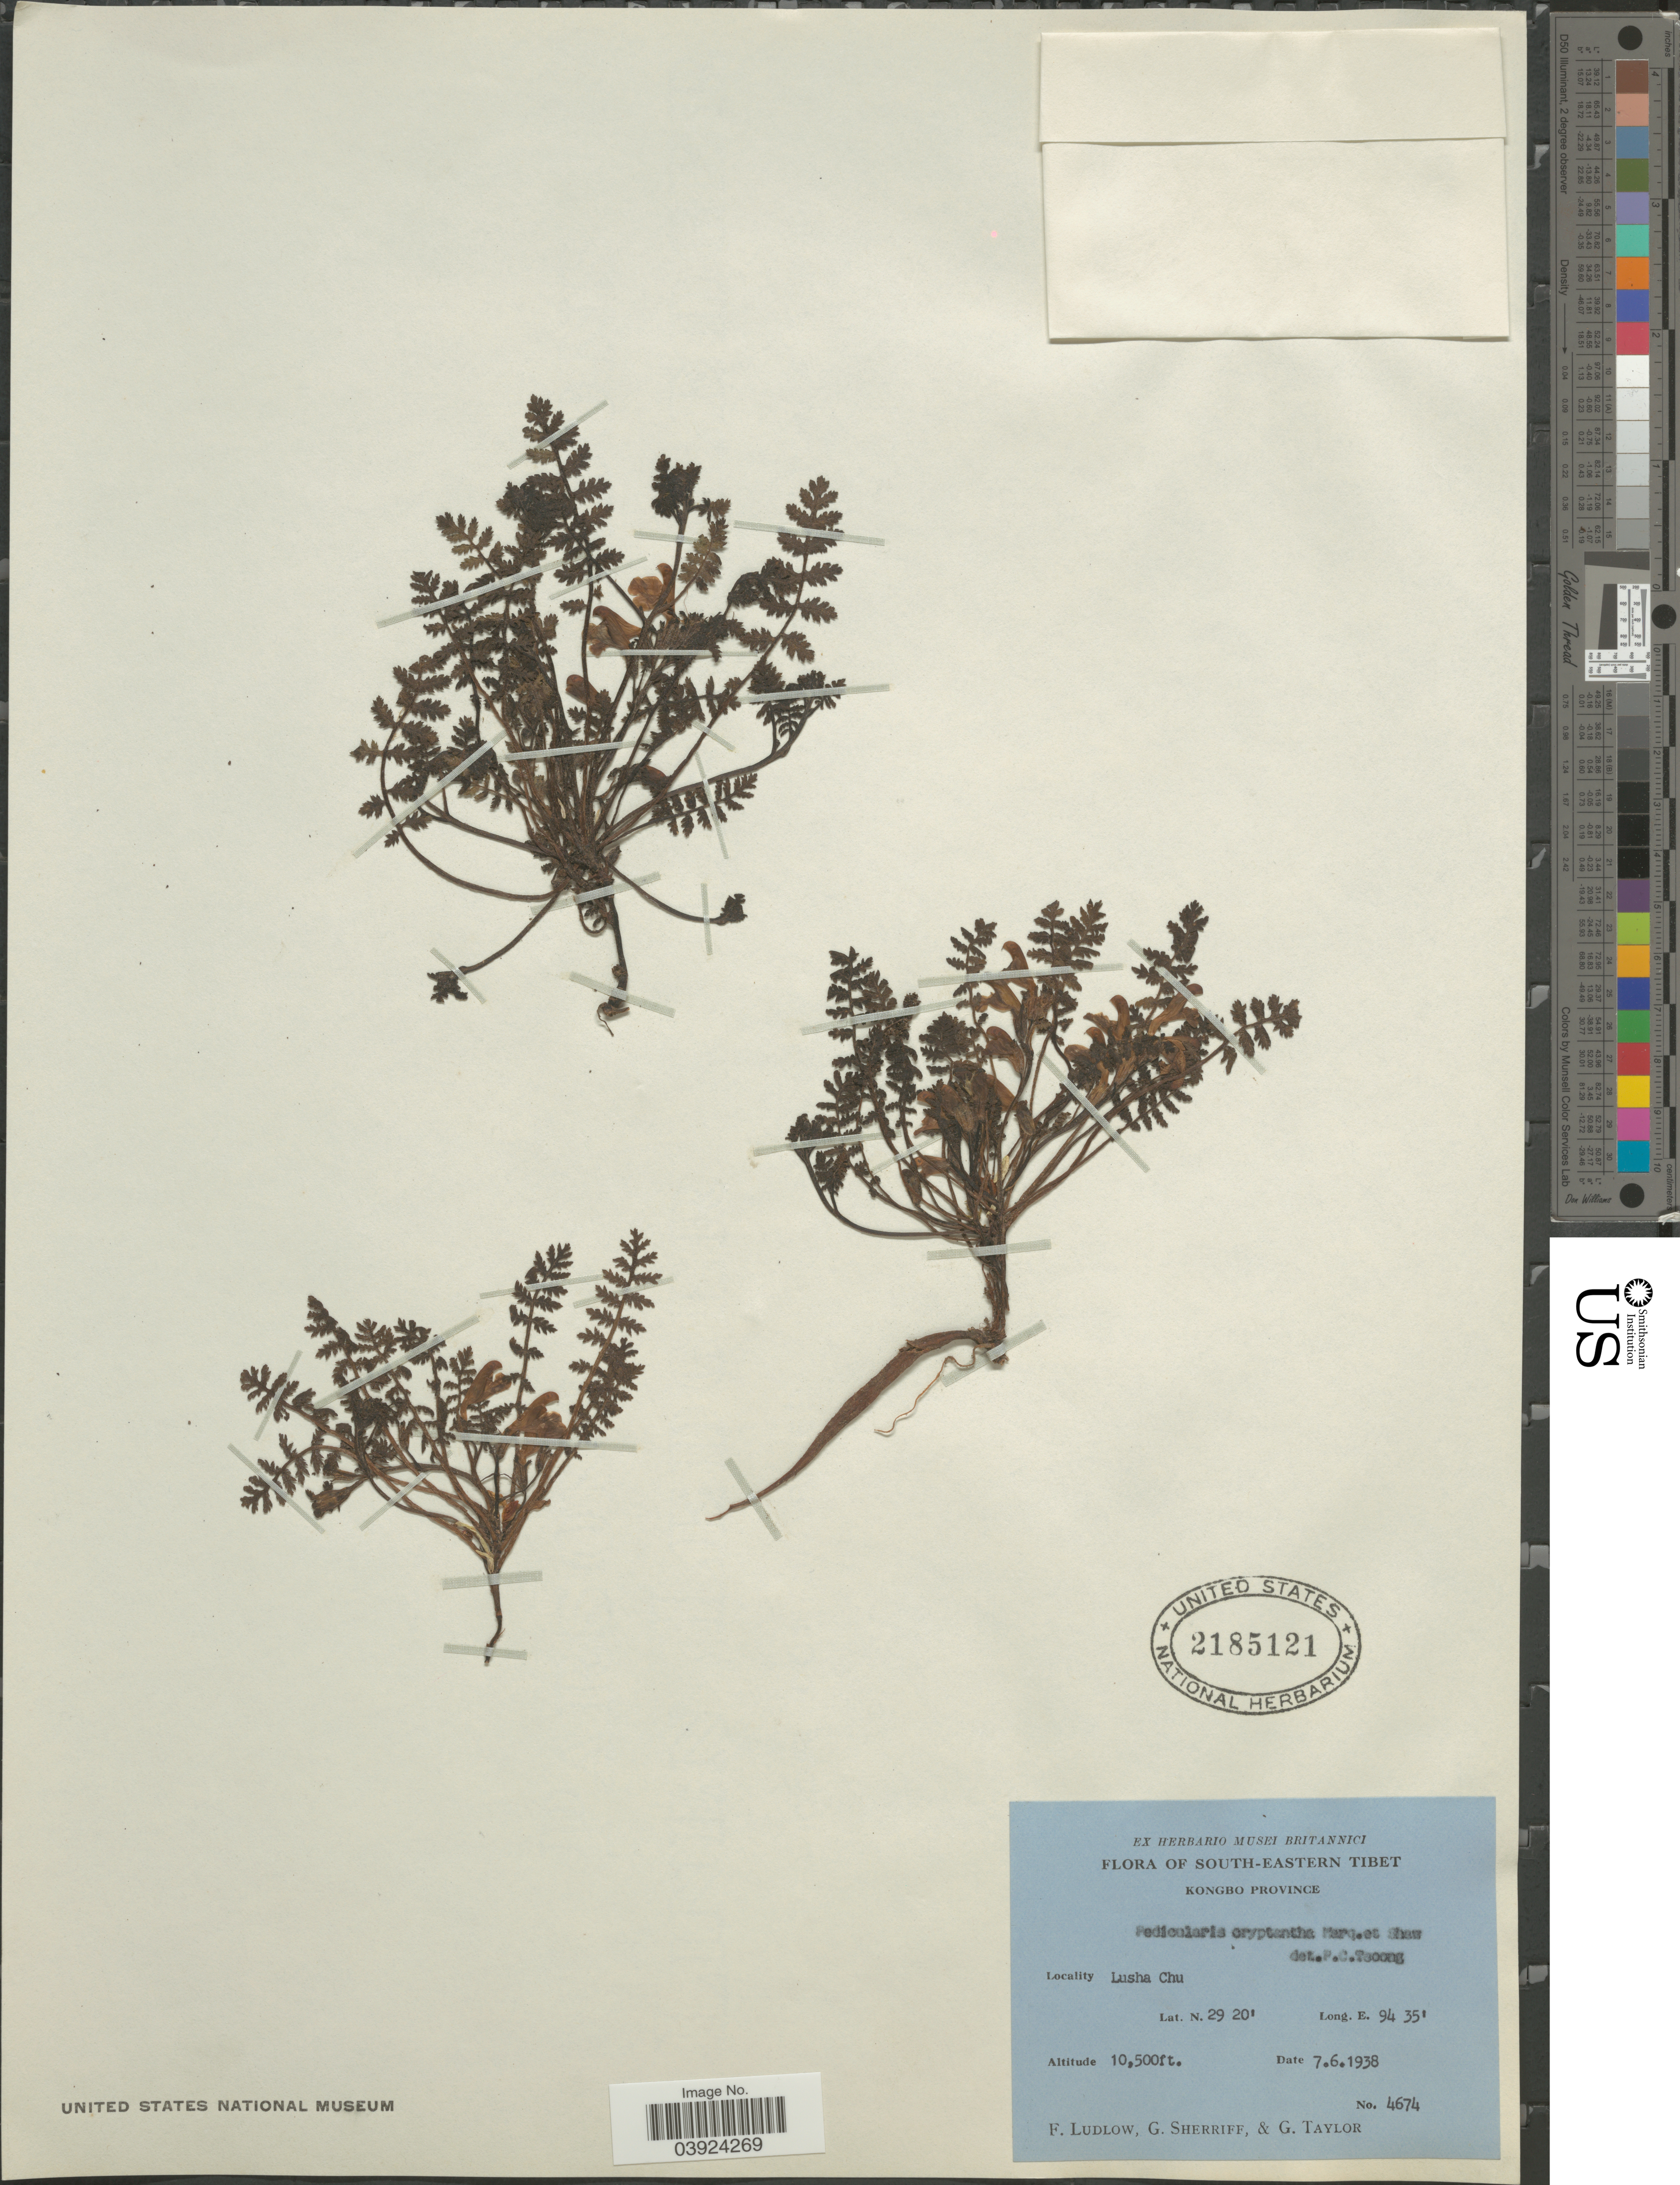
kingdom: Plantae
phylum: Tracheophyta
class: Magnoliopsida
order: Lamiales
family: Orobanchaceae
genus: Pedicularis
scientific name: Pedicularis cryptantha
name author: C. Marquand & Airy Shaw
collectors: F. Ludlow, G. Sherriff & G. Taylor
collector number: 4674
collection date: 1938-06-07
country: China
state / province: Xizang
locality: South-eastern Thibet. Kongbo Province. Lusha Chu.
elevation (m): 3200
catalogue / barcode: US 2185121